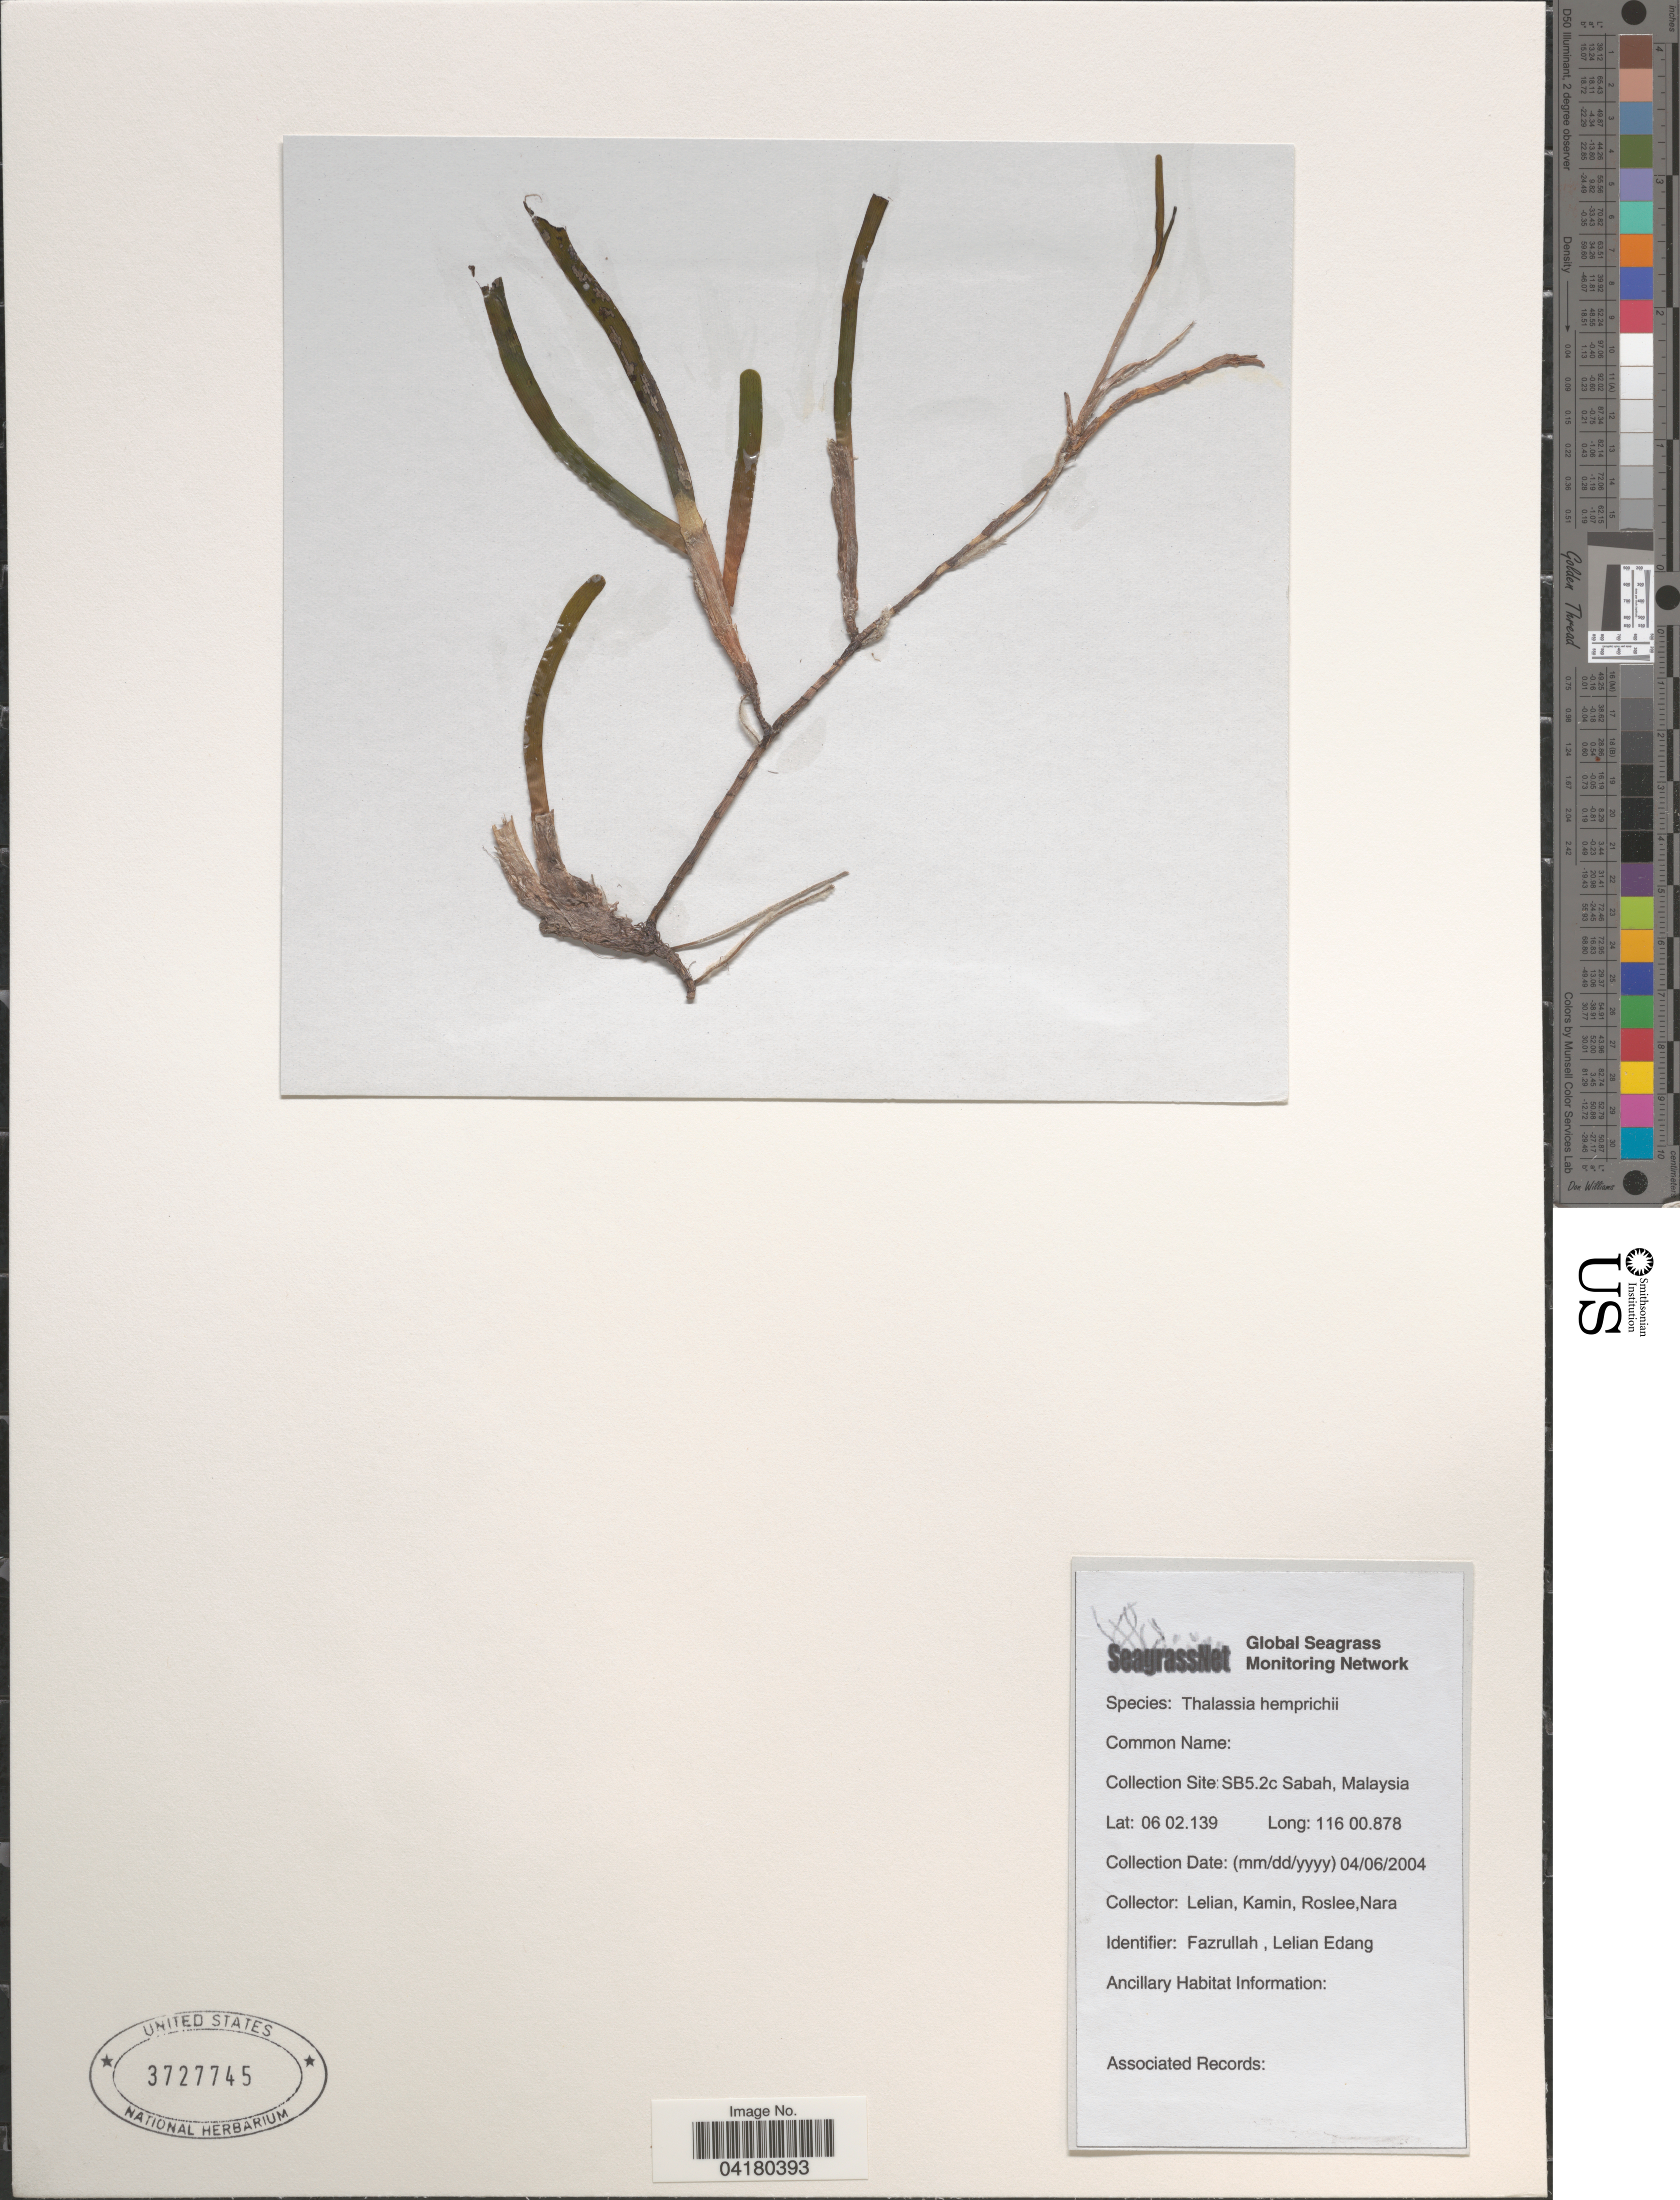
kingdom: Plantae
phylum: Tracheophyta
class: Liliopsida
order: Alismatales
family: Hydrocharitaceae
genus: Thalassia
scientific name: Thalassia hemprichii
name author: Asch.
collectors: Lelian, Kamin, Roslee & Nara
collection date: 2004-04-06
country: Malaysia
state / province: Sabah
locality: SB5.2c.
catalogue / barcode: US 3727745